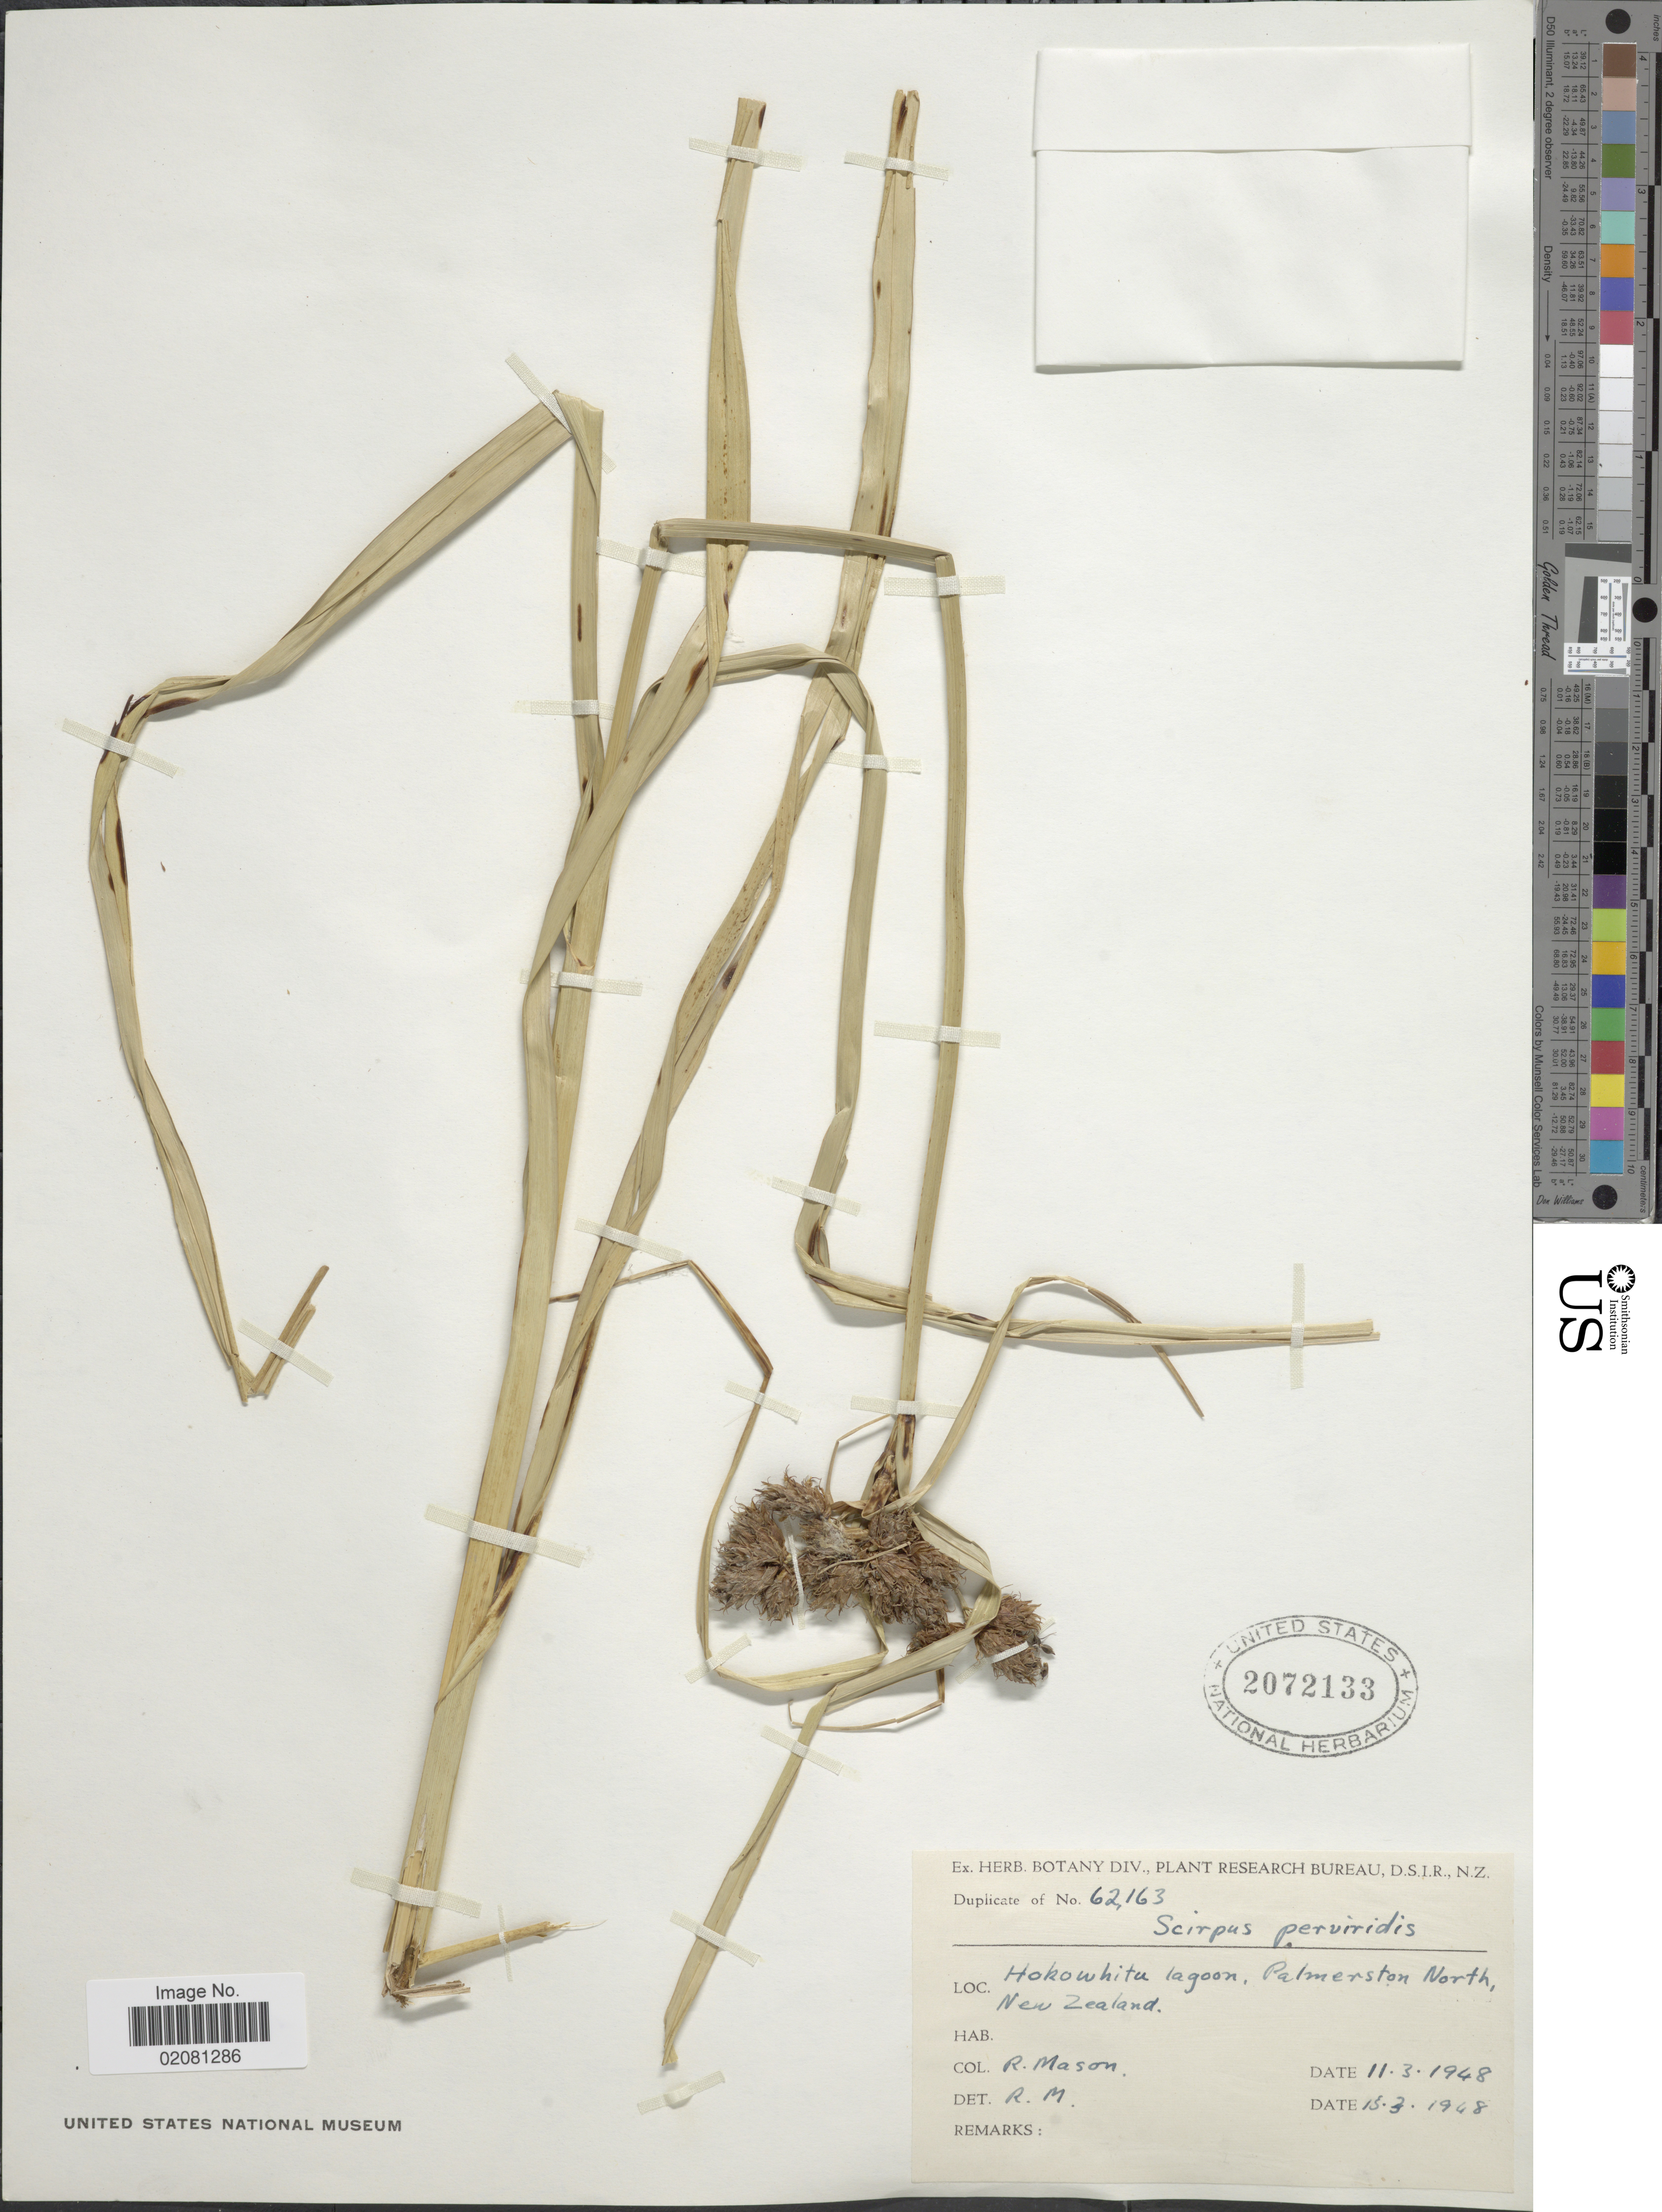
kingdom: Plantae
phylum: Tracheophyta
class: Liliopsida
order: Poales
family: Cyperaceae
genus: Bolboschoenus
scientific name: Bolboschoenus medianus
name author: (V.J. Cook) Soják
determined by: Strong, Mark T., (BOT), Smithsonian Institution - National Museum of Natural History (UNITED STATES)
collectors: R. Mason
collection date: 1948-03-11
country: New Zealand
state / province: Manawatu-Wanganui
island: North Island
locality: Hokowhitu Lagoon, Palmerston North.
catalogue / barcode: US 2072133